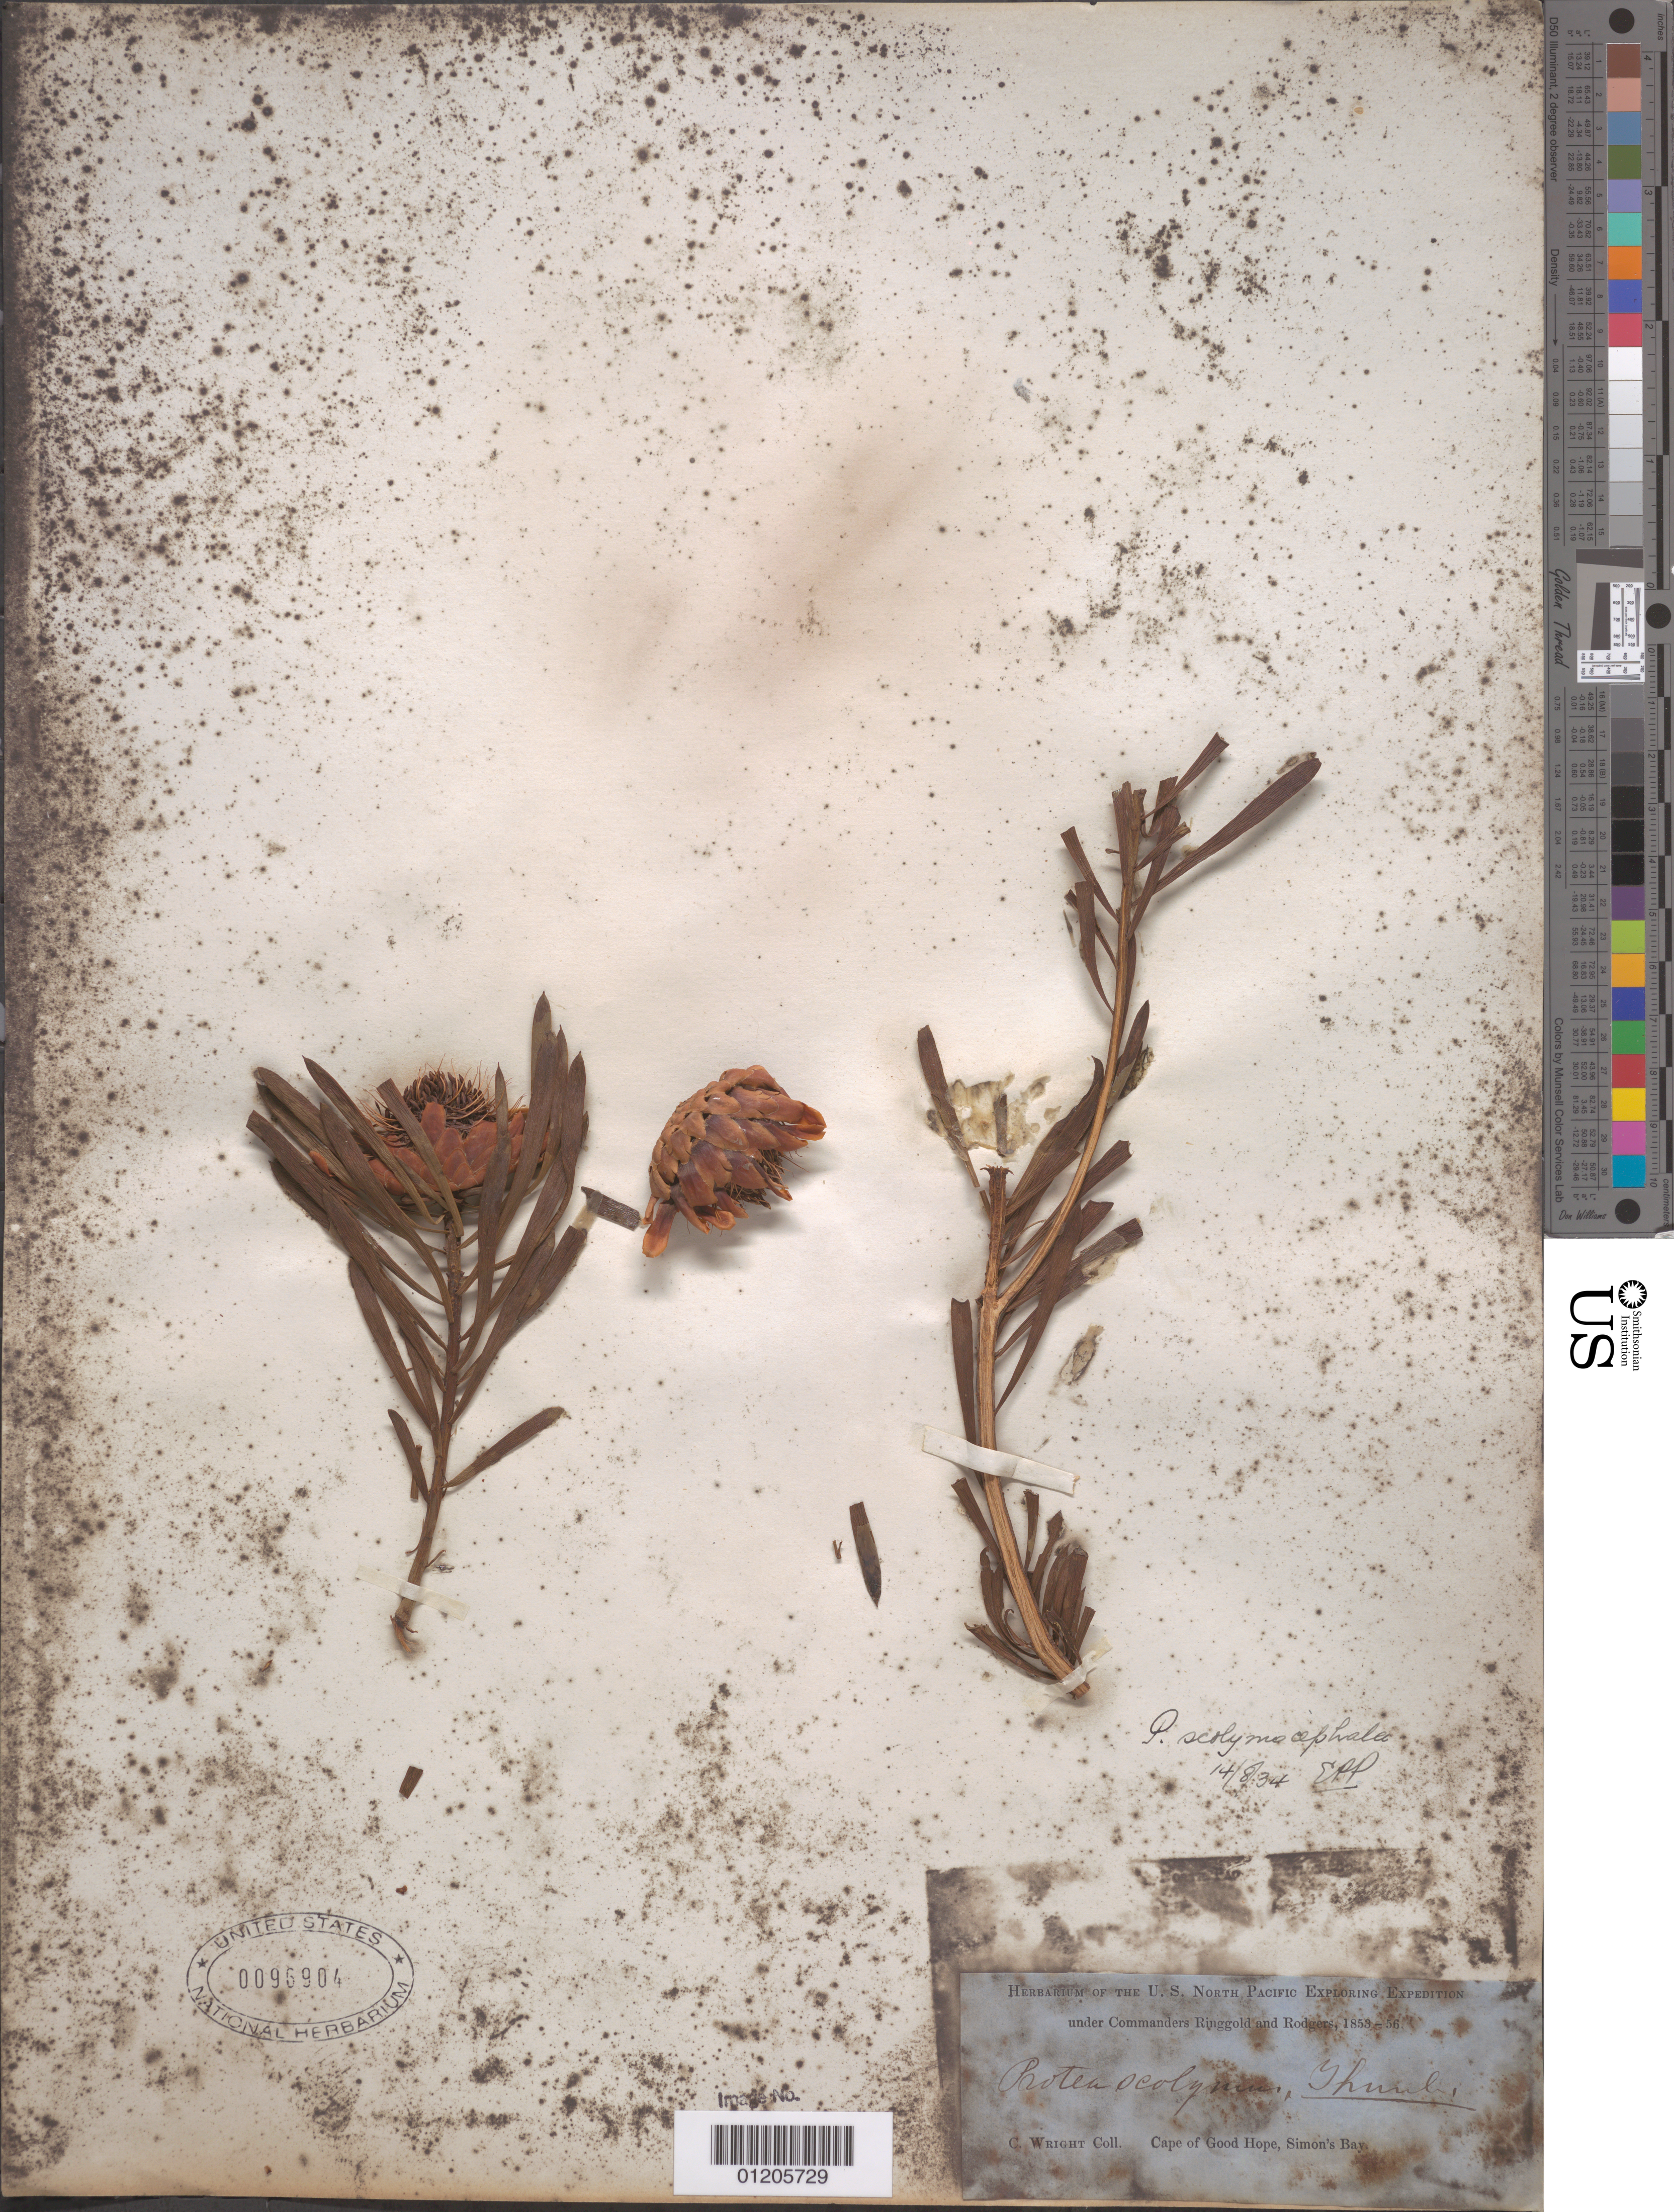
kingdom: Plantae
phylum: Tracheophyta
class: Magnoliopsida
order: Proteales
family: Proteaceae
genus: Protea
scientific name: Protea scolymocephala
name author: Reichard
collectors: C. Wright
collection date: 1853/1856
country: South Africa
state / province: Western Cape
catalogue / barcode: US 96904